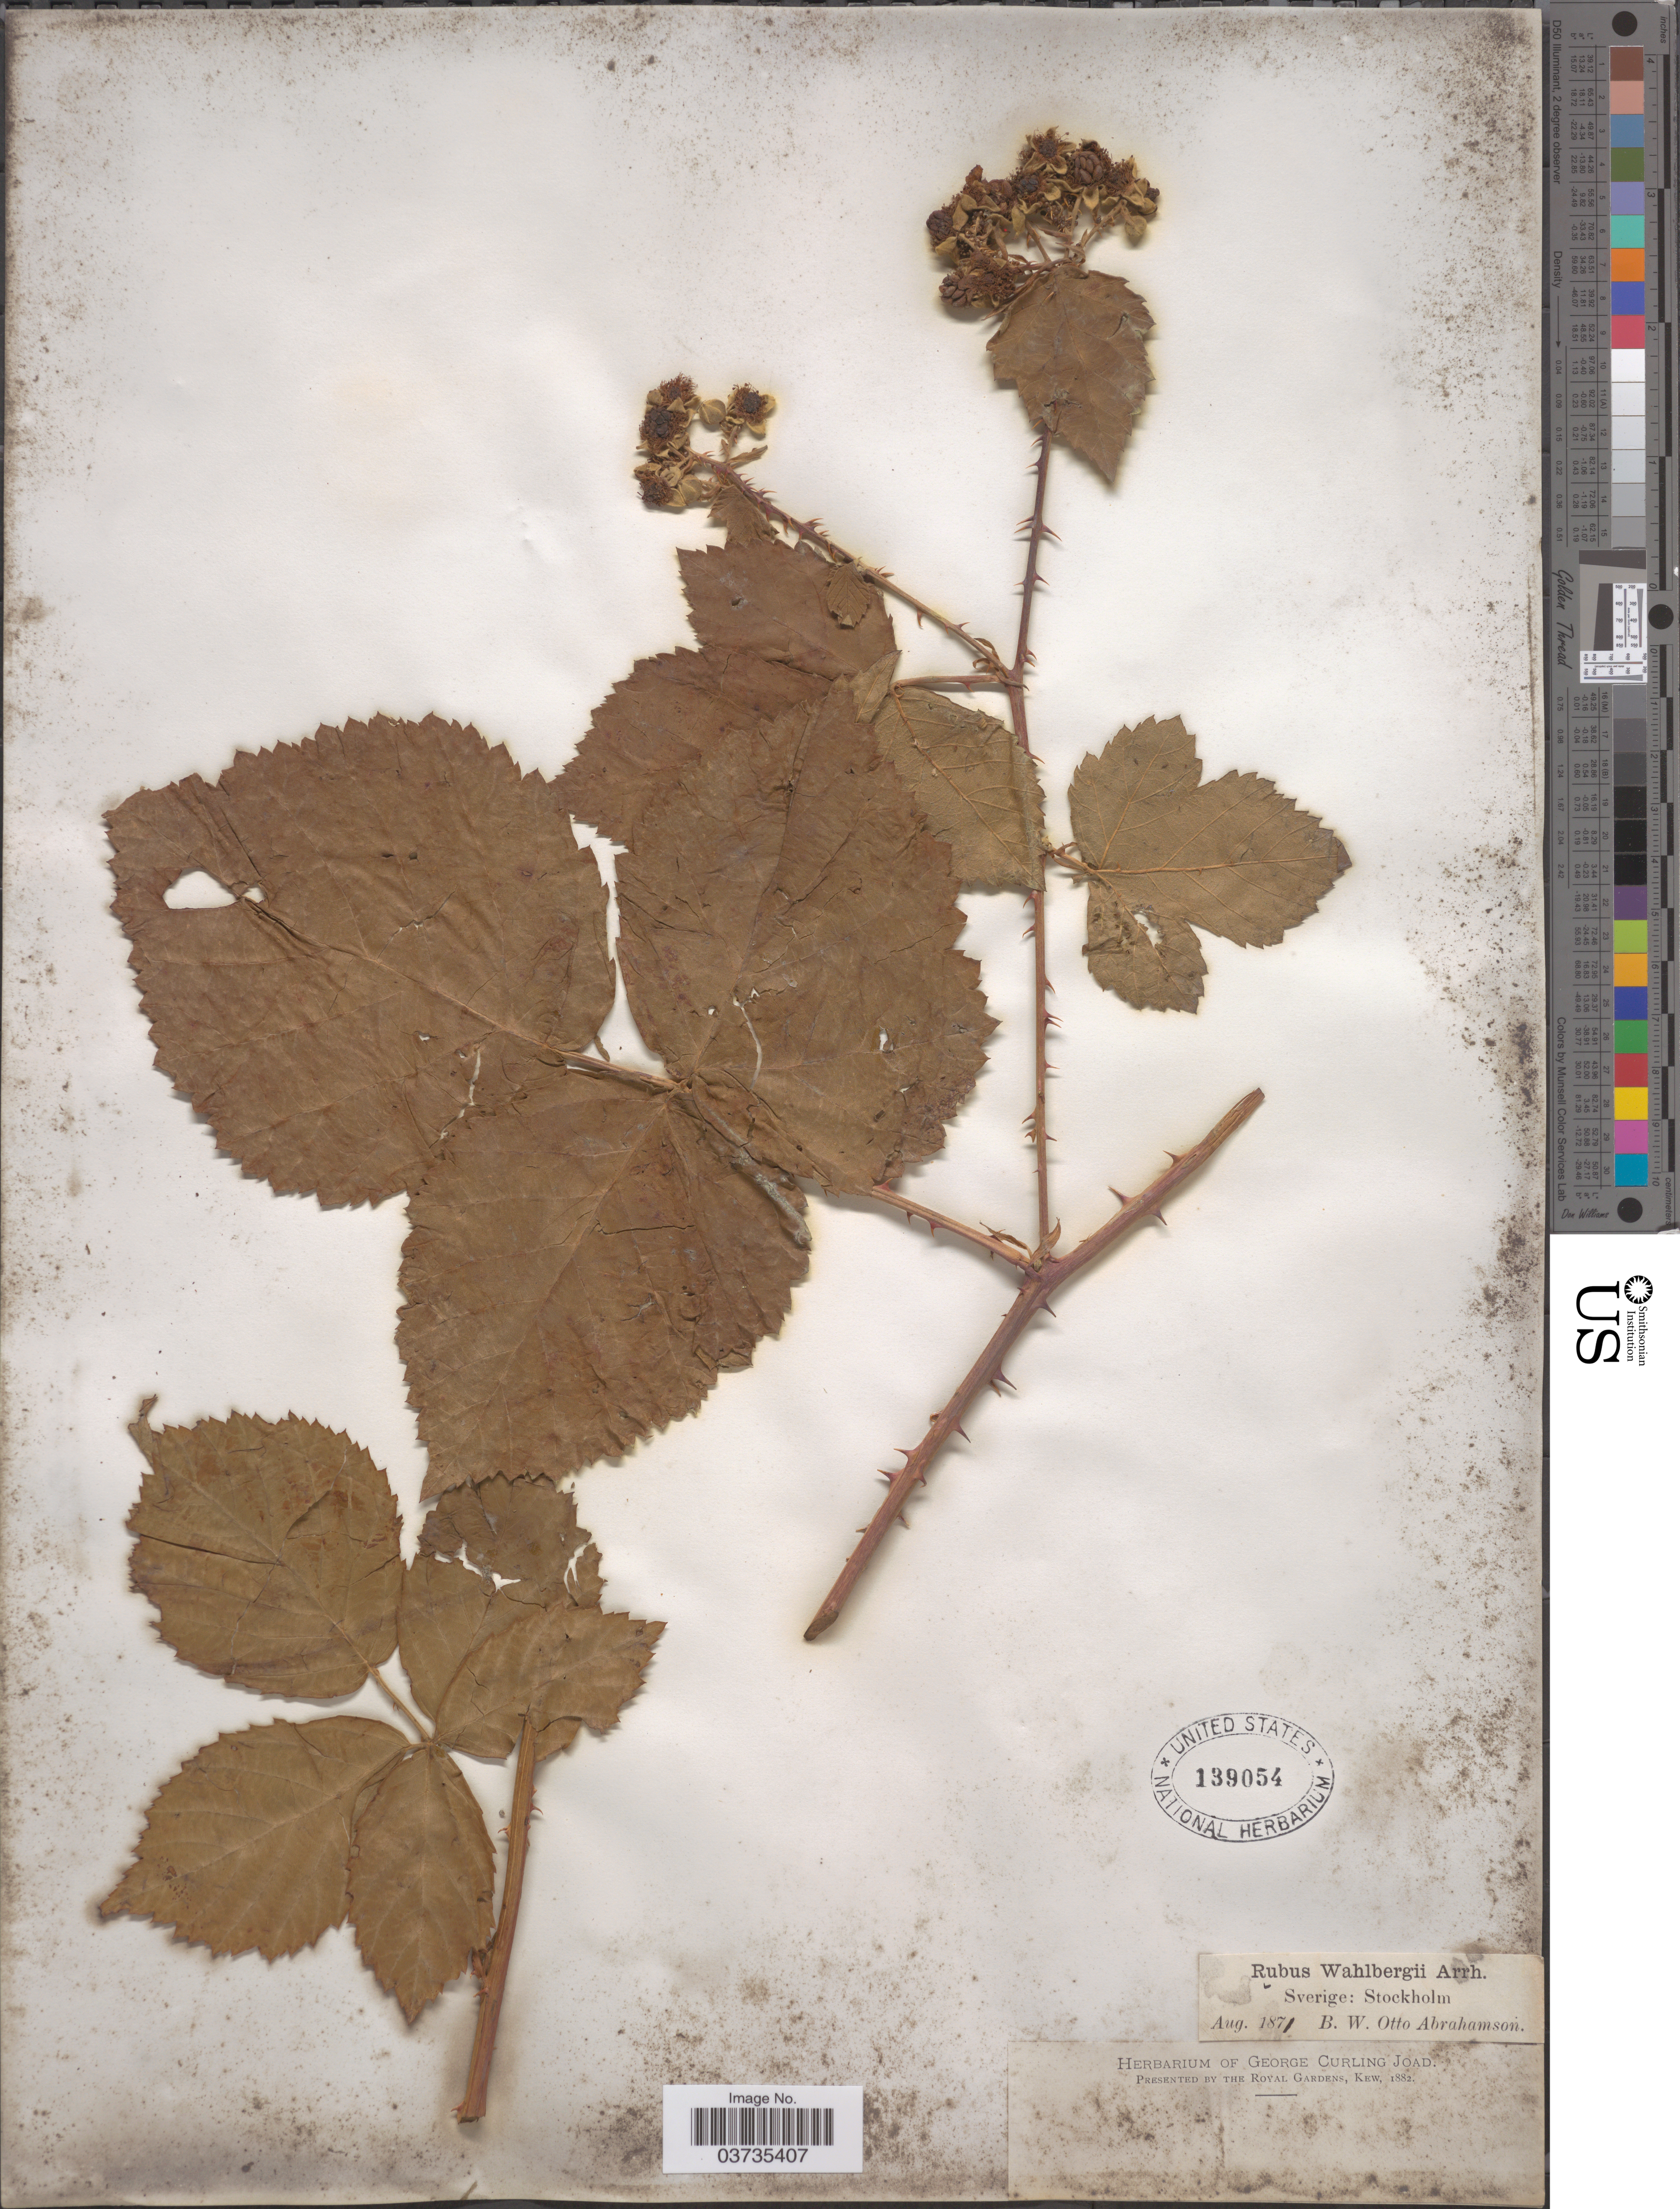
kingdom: Plantae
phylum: Tracheophyta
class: Magnoliopsida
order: Rosales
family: Rosaceae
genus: Rubus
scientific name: Rubus wahlbergii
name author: Arrh.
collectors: B. Abrahamson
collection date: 1871-08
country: Sweden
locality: Sverige: Stockholm.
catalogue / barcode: US 139054